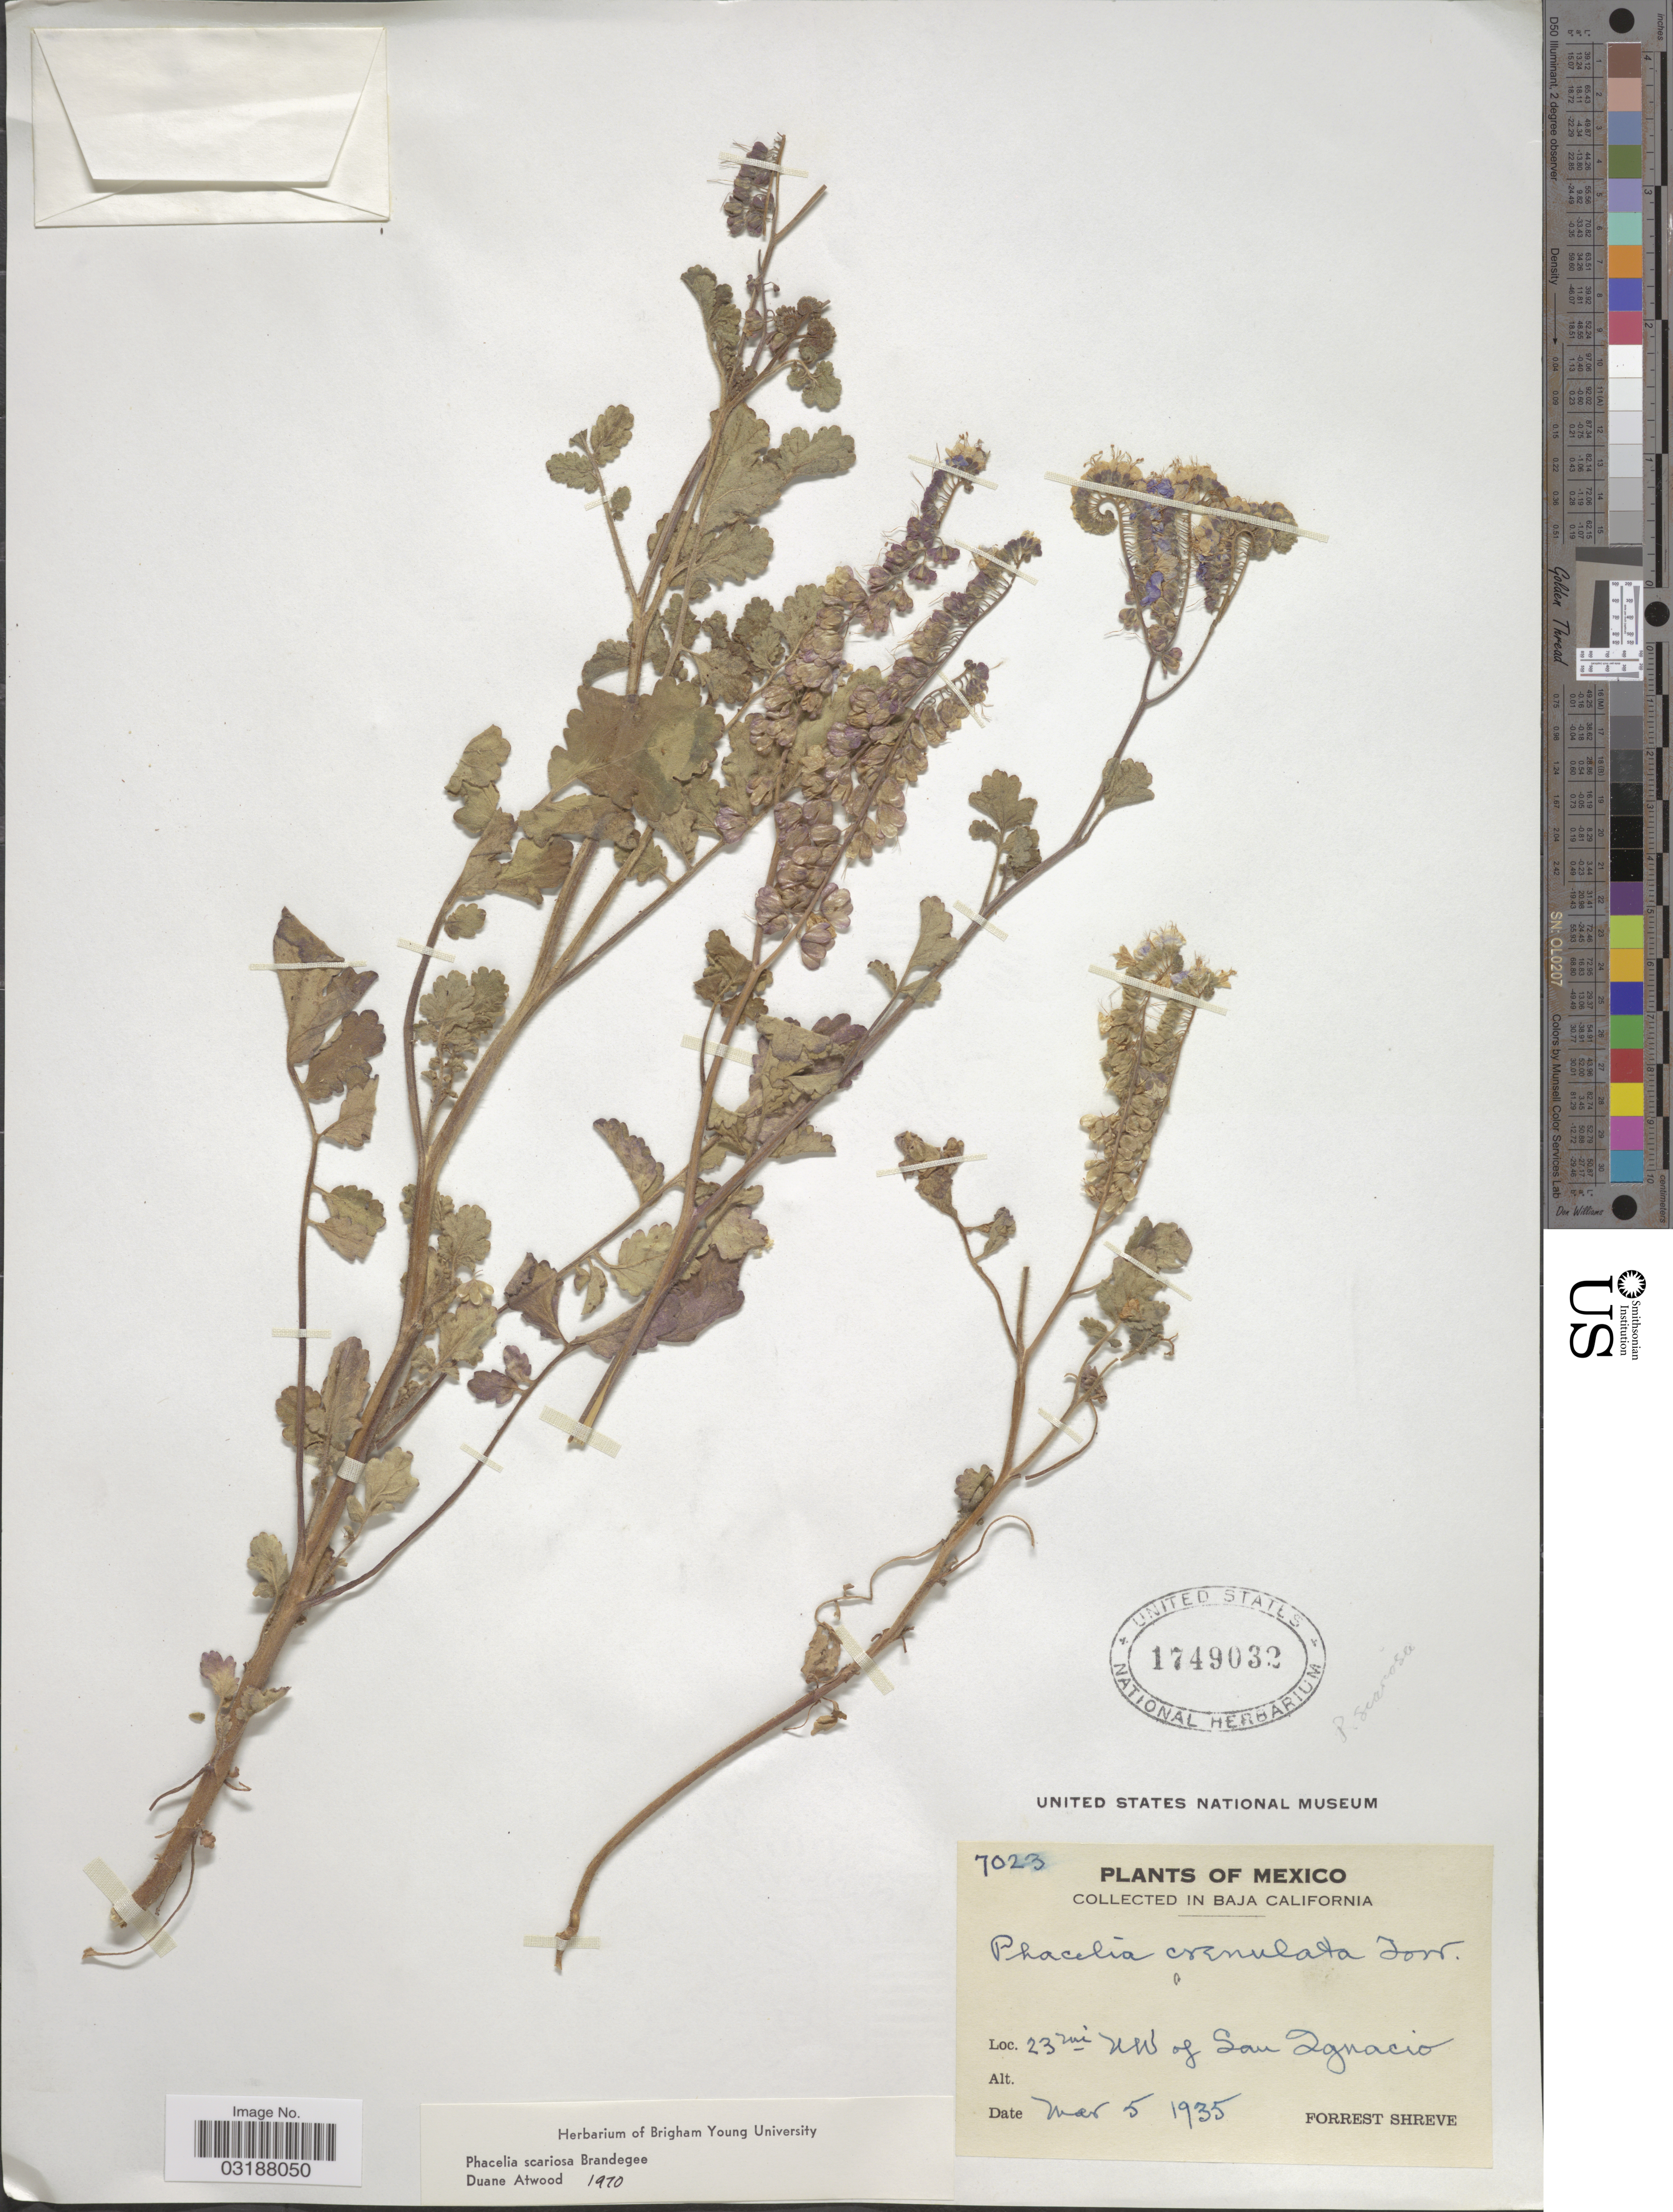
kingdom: Plantae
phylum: Tracheophyta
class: Magnoliopsida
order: Boraginales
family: Hydrophyllaceae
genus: Phacelia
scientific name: Phacelia scariosa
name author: Brandegee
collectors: F. Shreve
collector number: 7023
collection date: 1935-03-05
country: Mexico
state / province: Baja California Sur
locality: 23 mi NW of San Ignacio.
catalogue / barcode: US 1749032